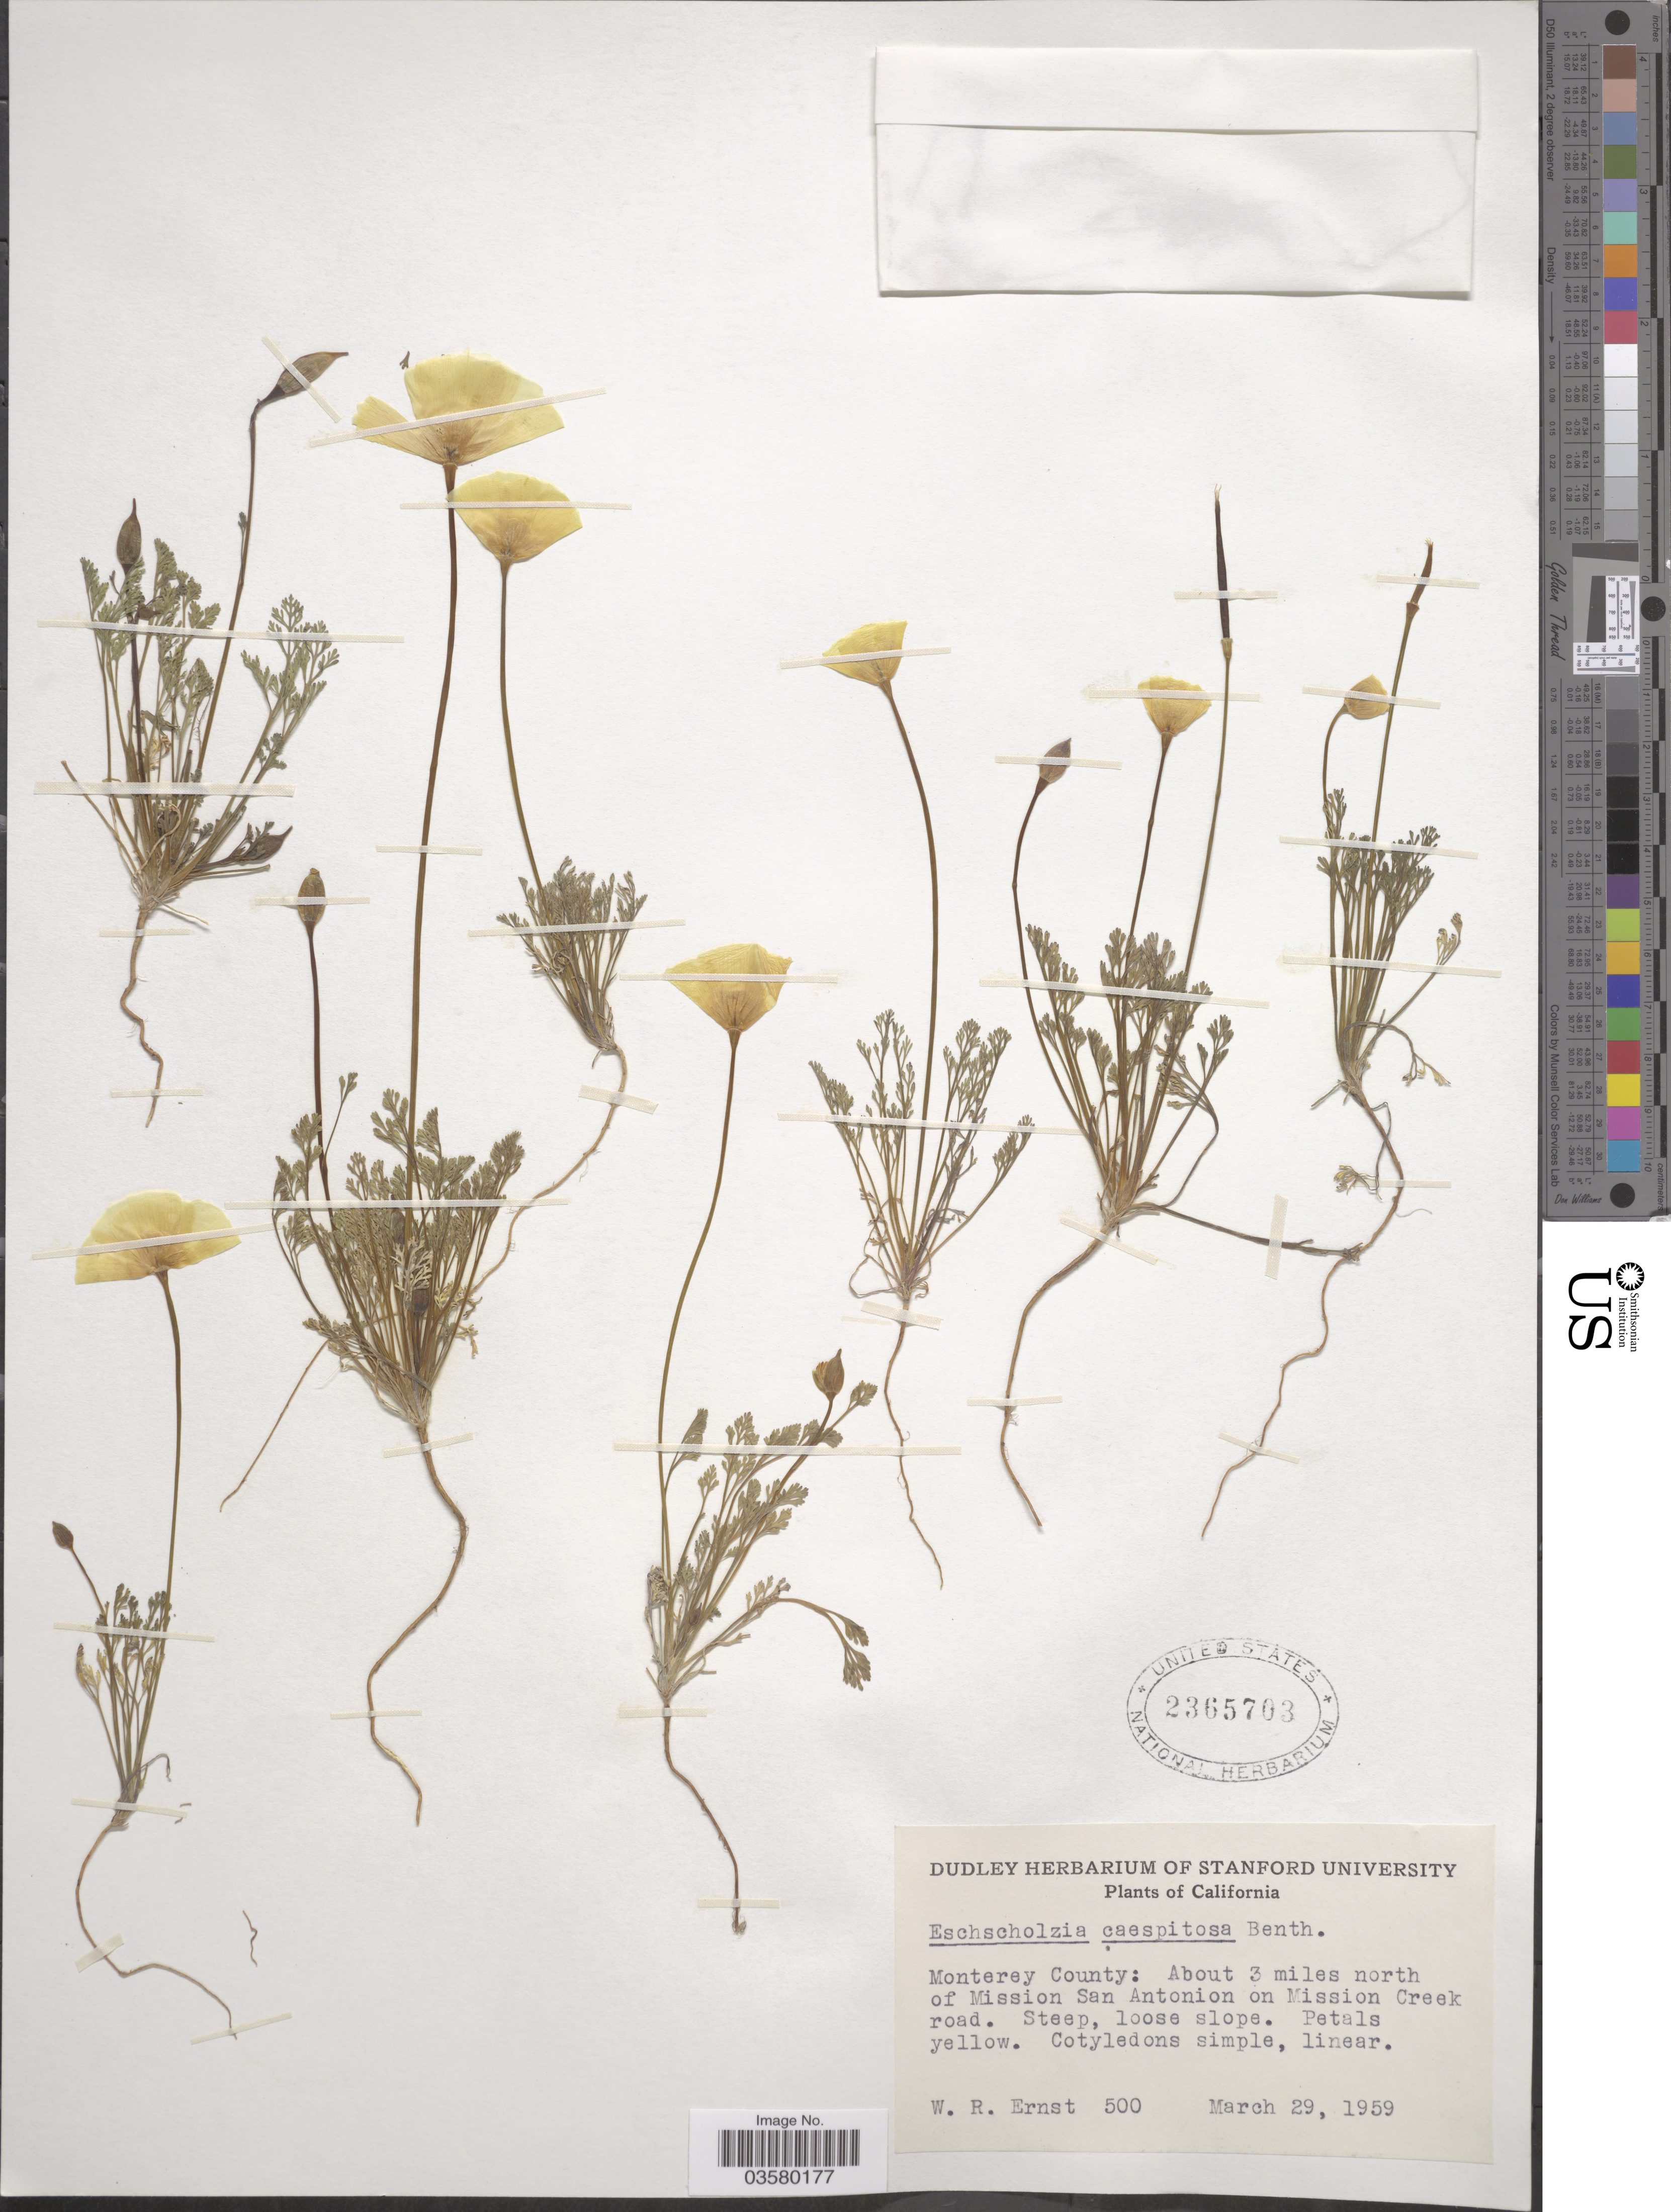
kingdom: Plantae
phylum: Tracheophyta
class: Magnoliopsida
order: Ranunculales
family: Papaveraceae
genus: Eschscholzia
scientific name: Eschscholzia caespitosa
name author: Benth.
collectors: W. R. Ernst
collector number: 500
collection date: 1959-03-29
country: United States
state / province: California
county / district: Monterey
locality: Monterey County: About 3 miles north of Mission San Antonion on Mission Creek road.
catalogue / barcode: US 2365703